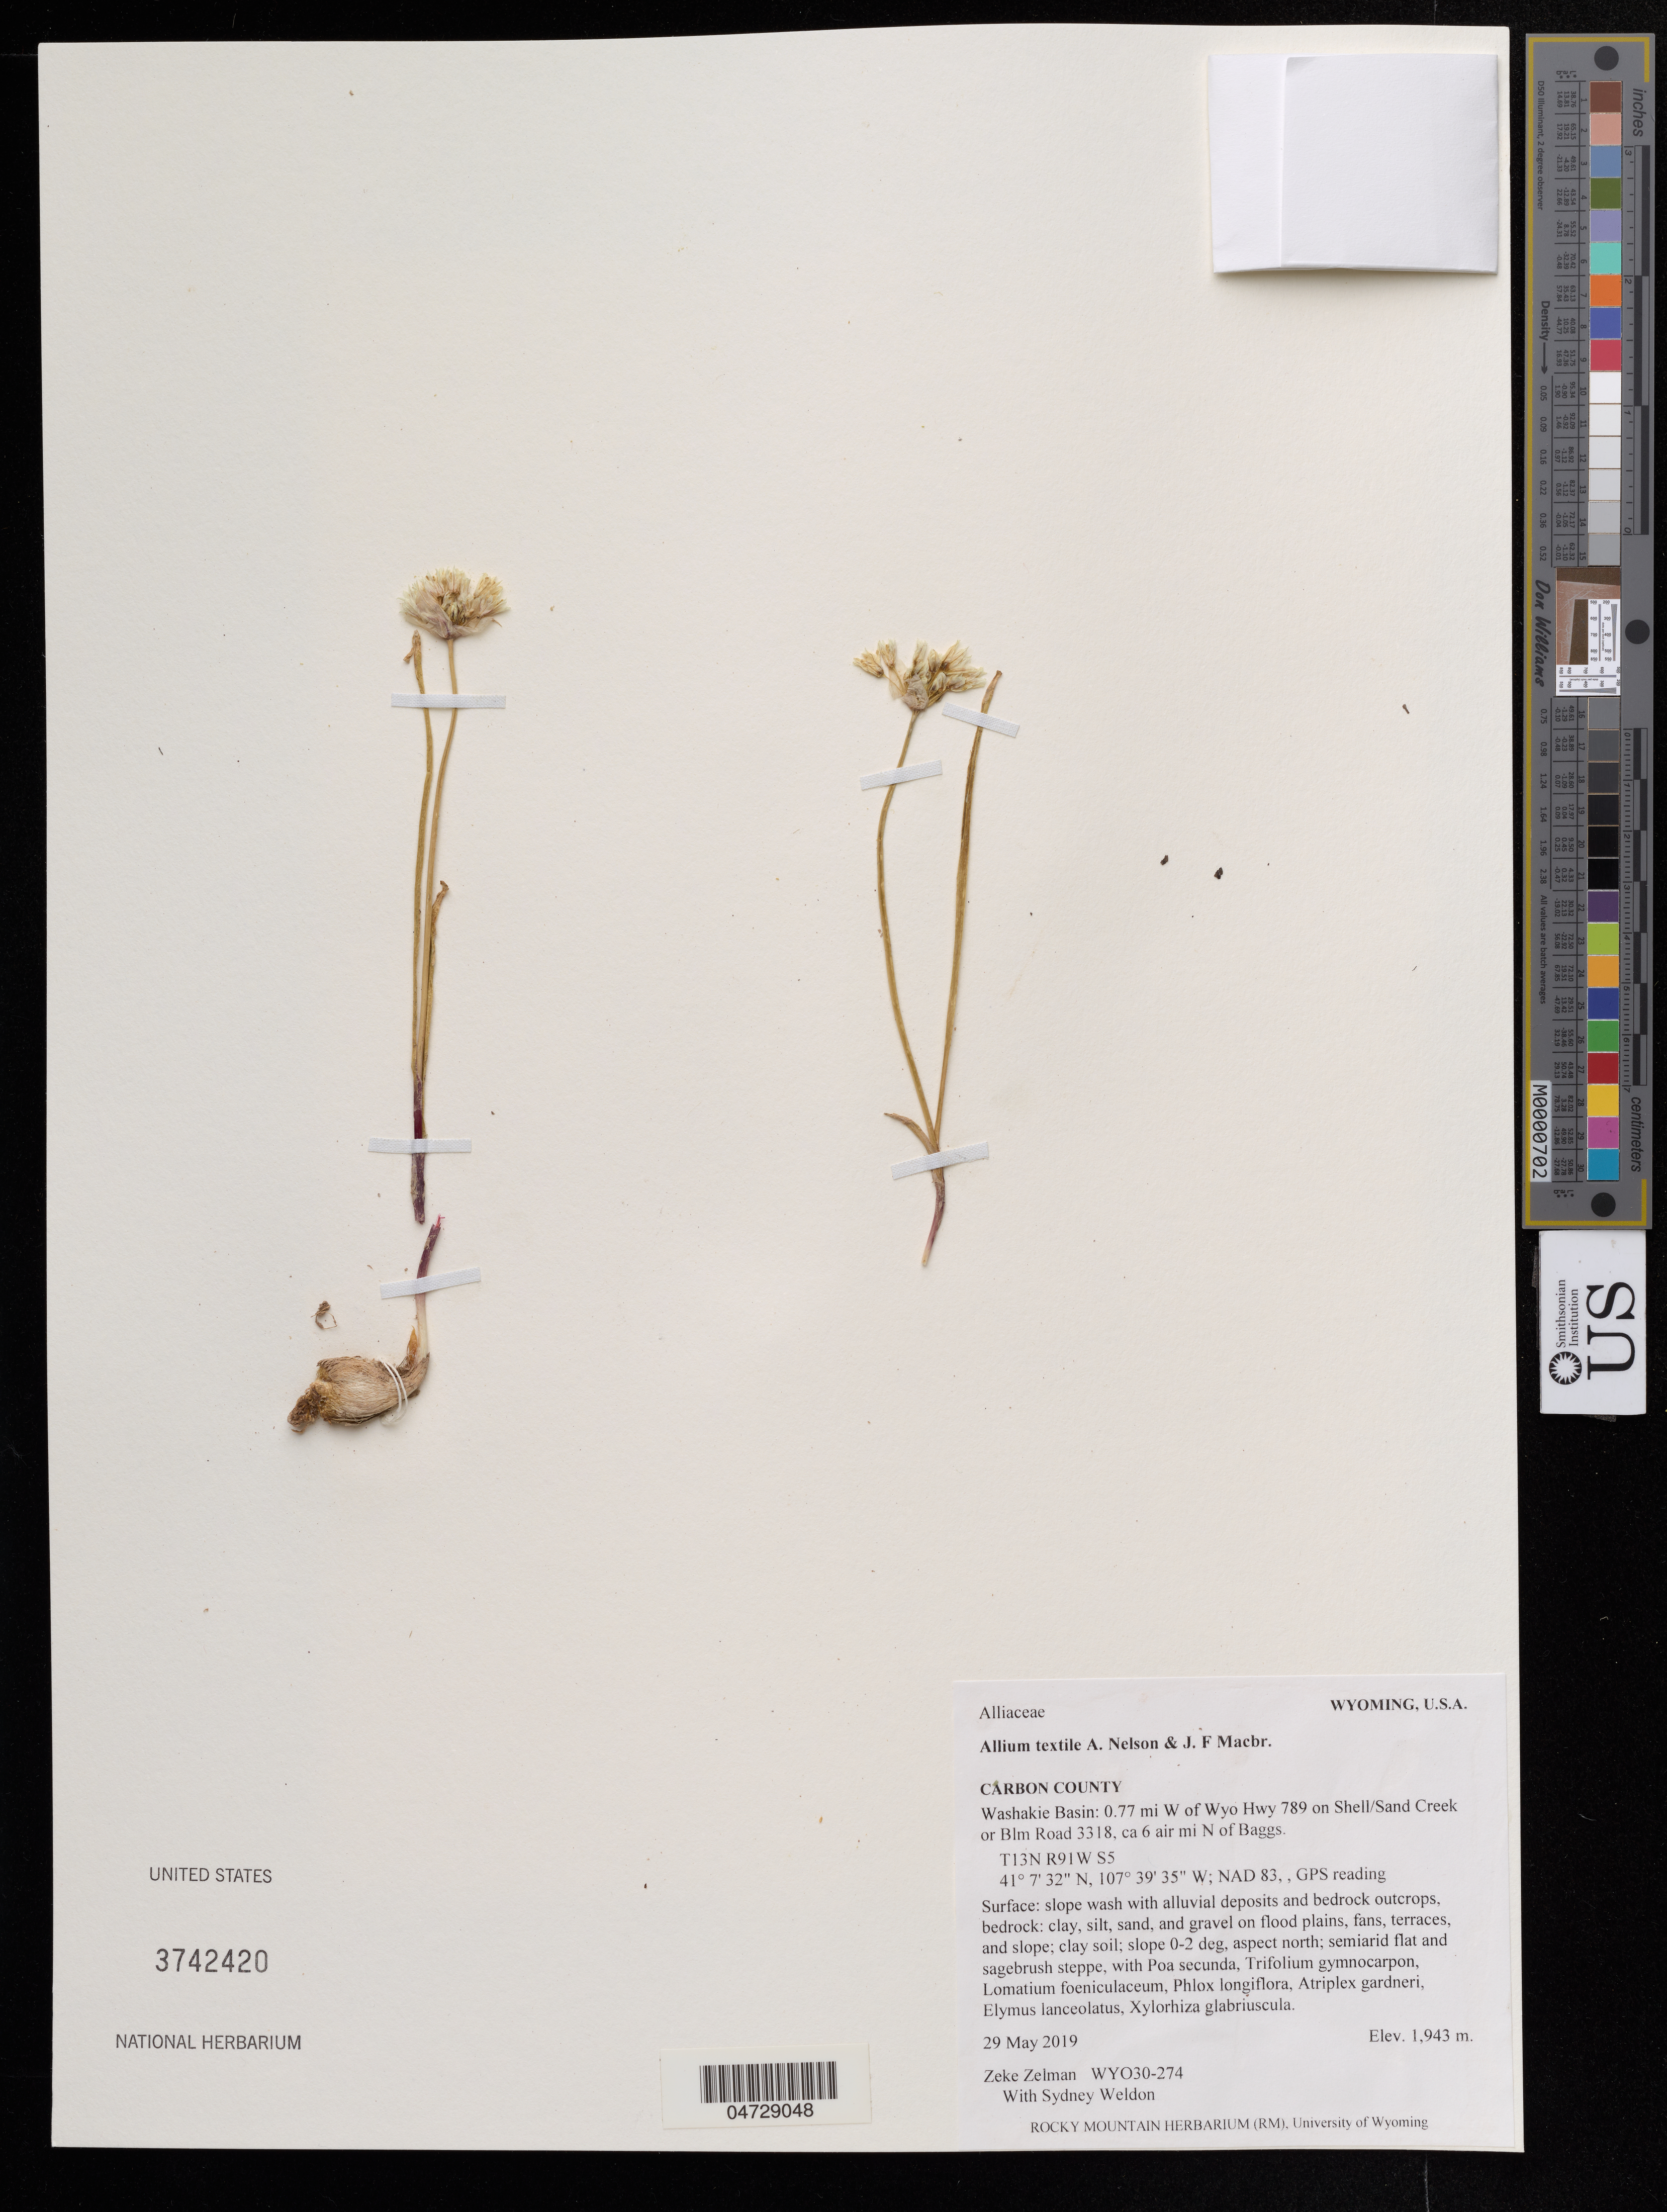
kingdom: Plantae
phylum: Tracheophyta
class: Liliopsida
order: Asparagales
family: Amaryllidaceae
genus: Allium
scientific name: Allium textile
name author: A. Nelson & J.F. Macbr.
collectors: Z. Zelman & S. Weldon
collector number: WYO30-274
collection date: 2019-05-29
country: United States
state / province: Wyoming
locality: Carbon County. Washakie Basin: 0.77 mi W of Wyo Hwy 789 on Shell/Sand Creek or Blm Road 3318, ca 6 air mi N of Baggs.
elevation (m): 1943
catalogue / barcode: US 3742420